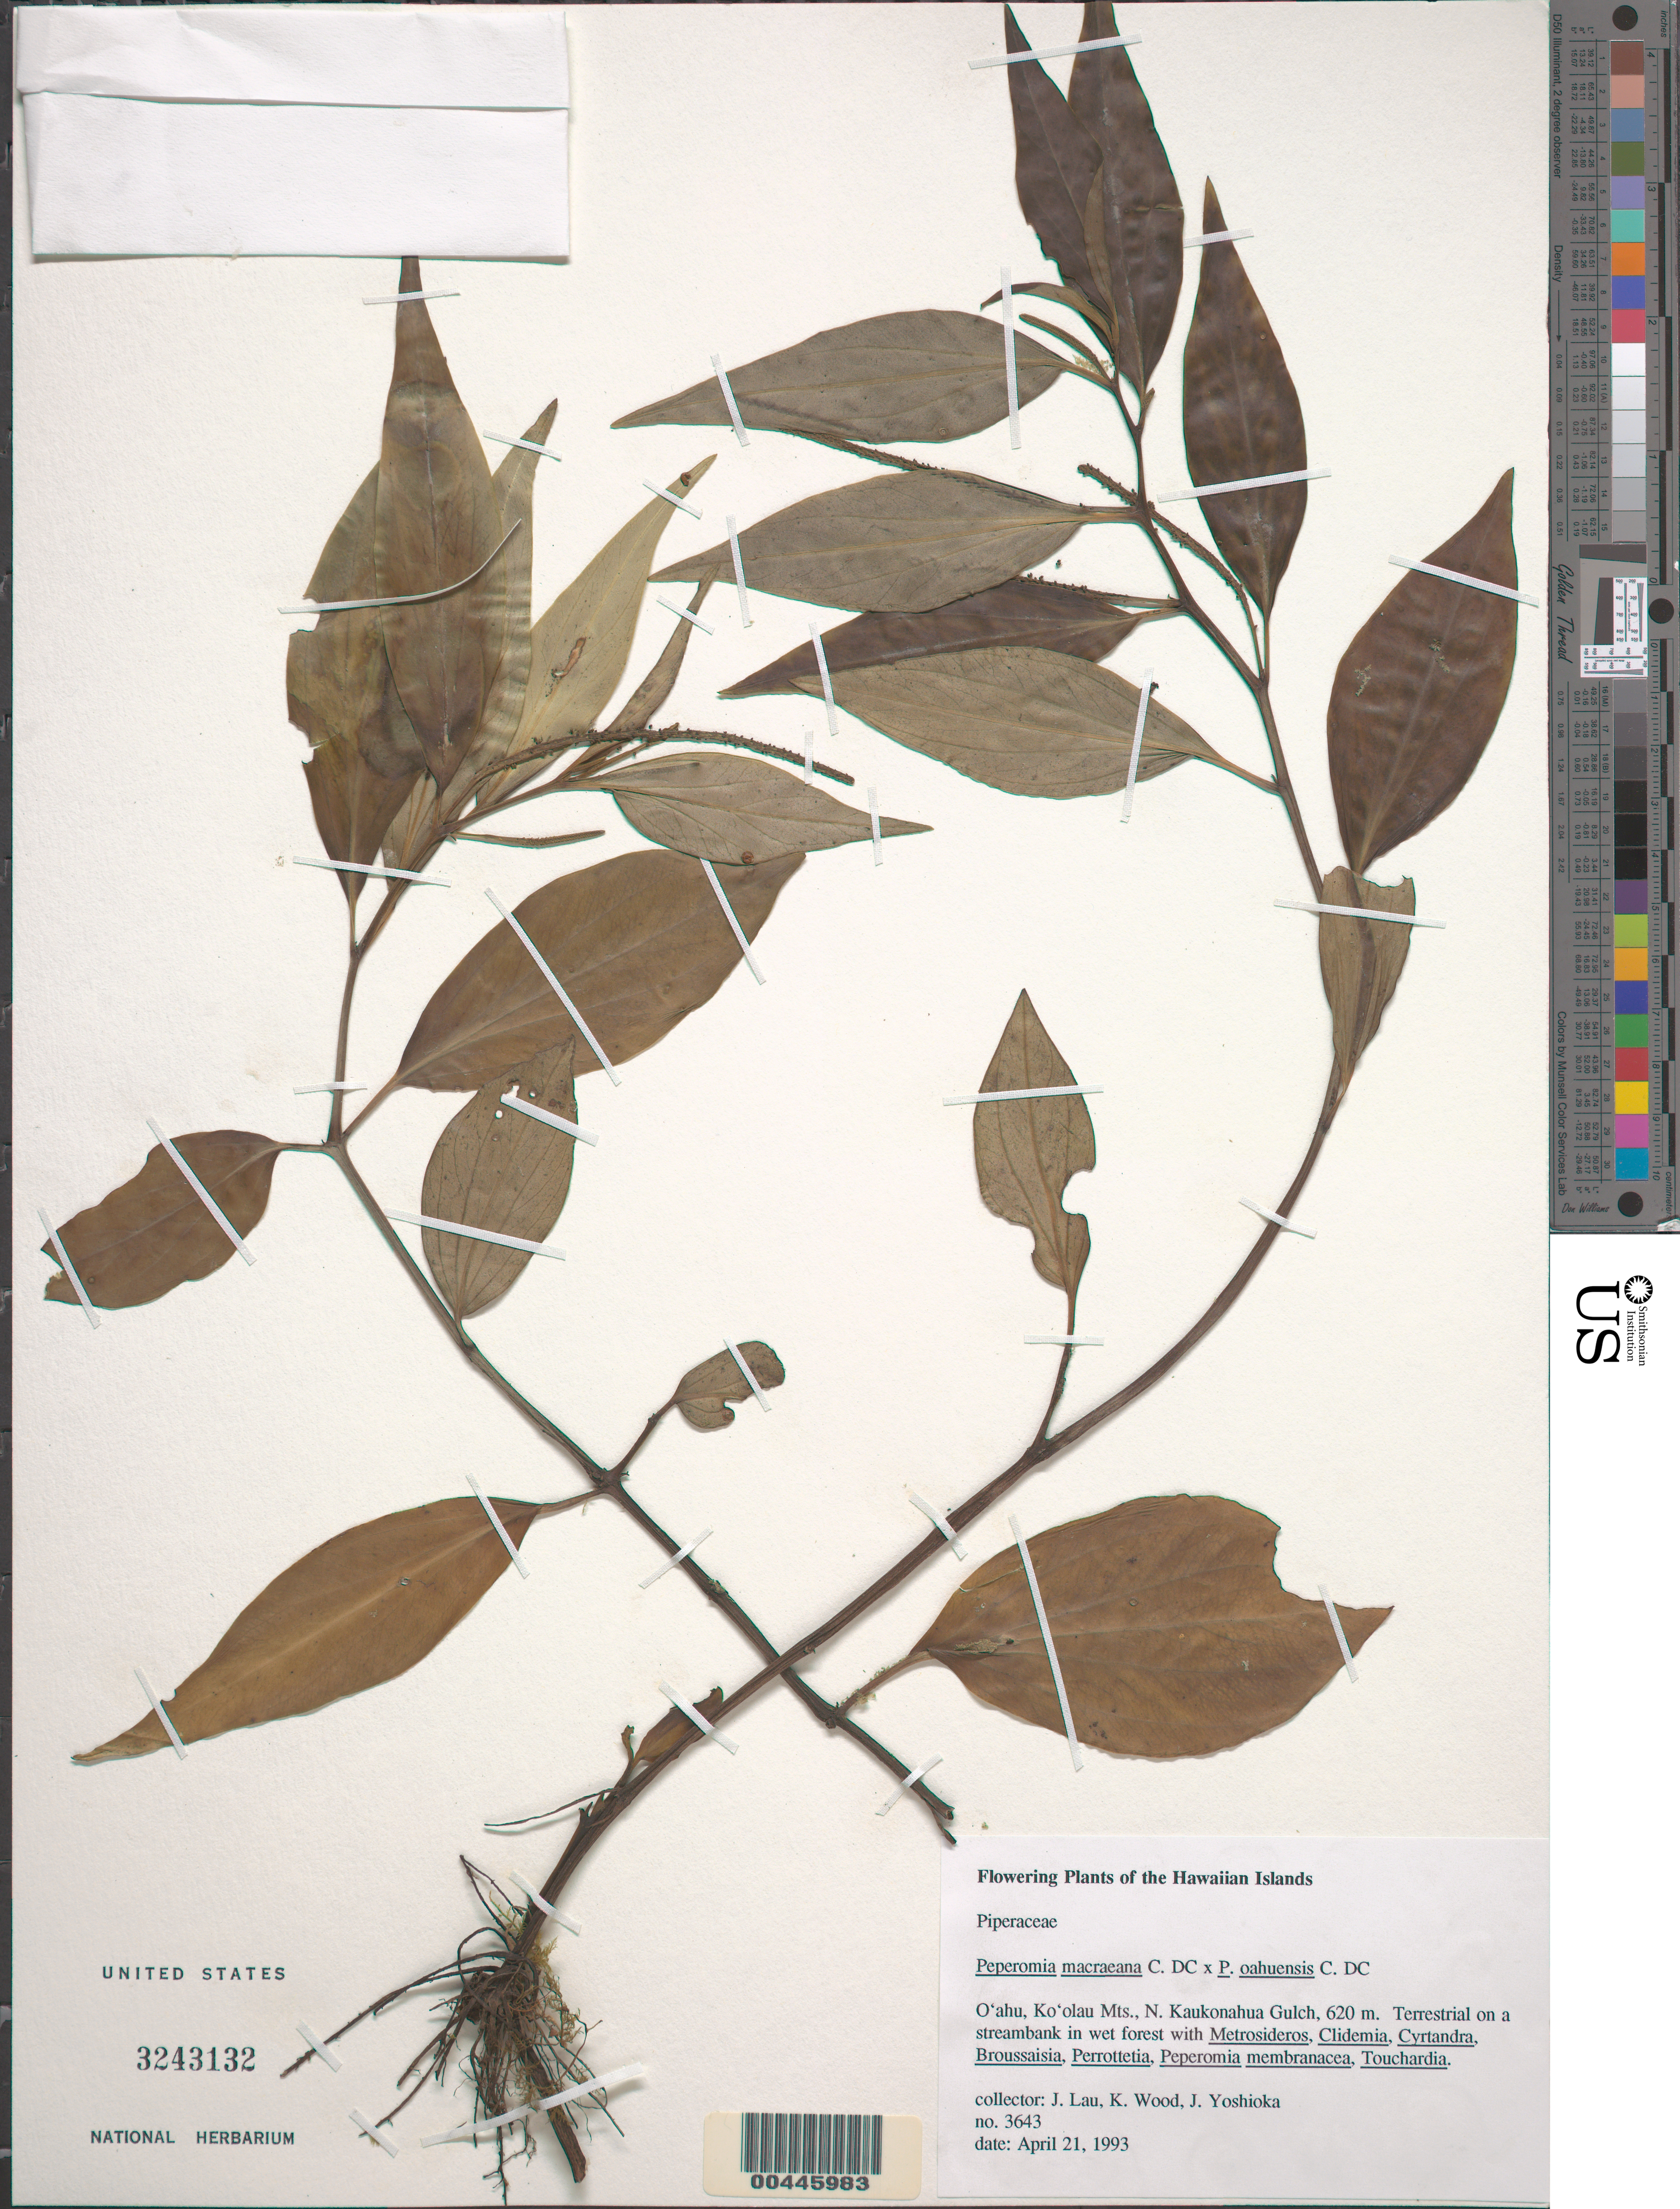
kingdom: Plantae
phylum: Tracheophyta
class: Magnoliopsida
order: Piperales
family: Piperaceae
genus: Peperomia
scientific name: Peperomia macraeana x P. oahuensis C. DC.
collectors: J. Lau, J. Lau, K. Wood & J. Yoshioka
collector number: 3643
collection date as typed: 21 Apr 1993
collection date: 1993-04-21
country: United States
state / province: Hawaii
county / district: Honolulu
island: Oahu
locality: Koolau Mts., N Kaukonahua Gulch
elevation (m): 620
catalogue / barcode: US 3243132